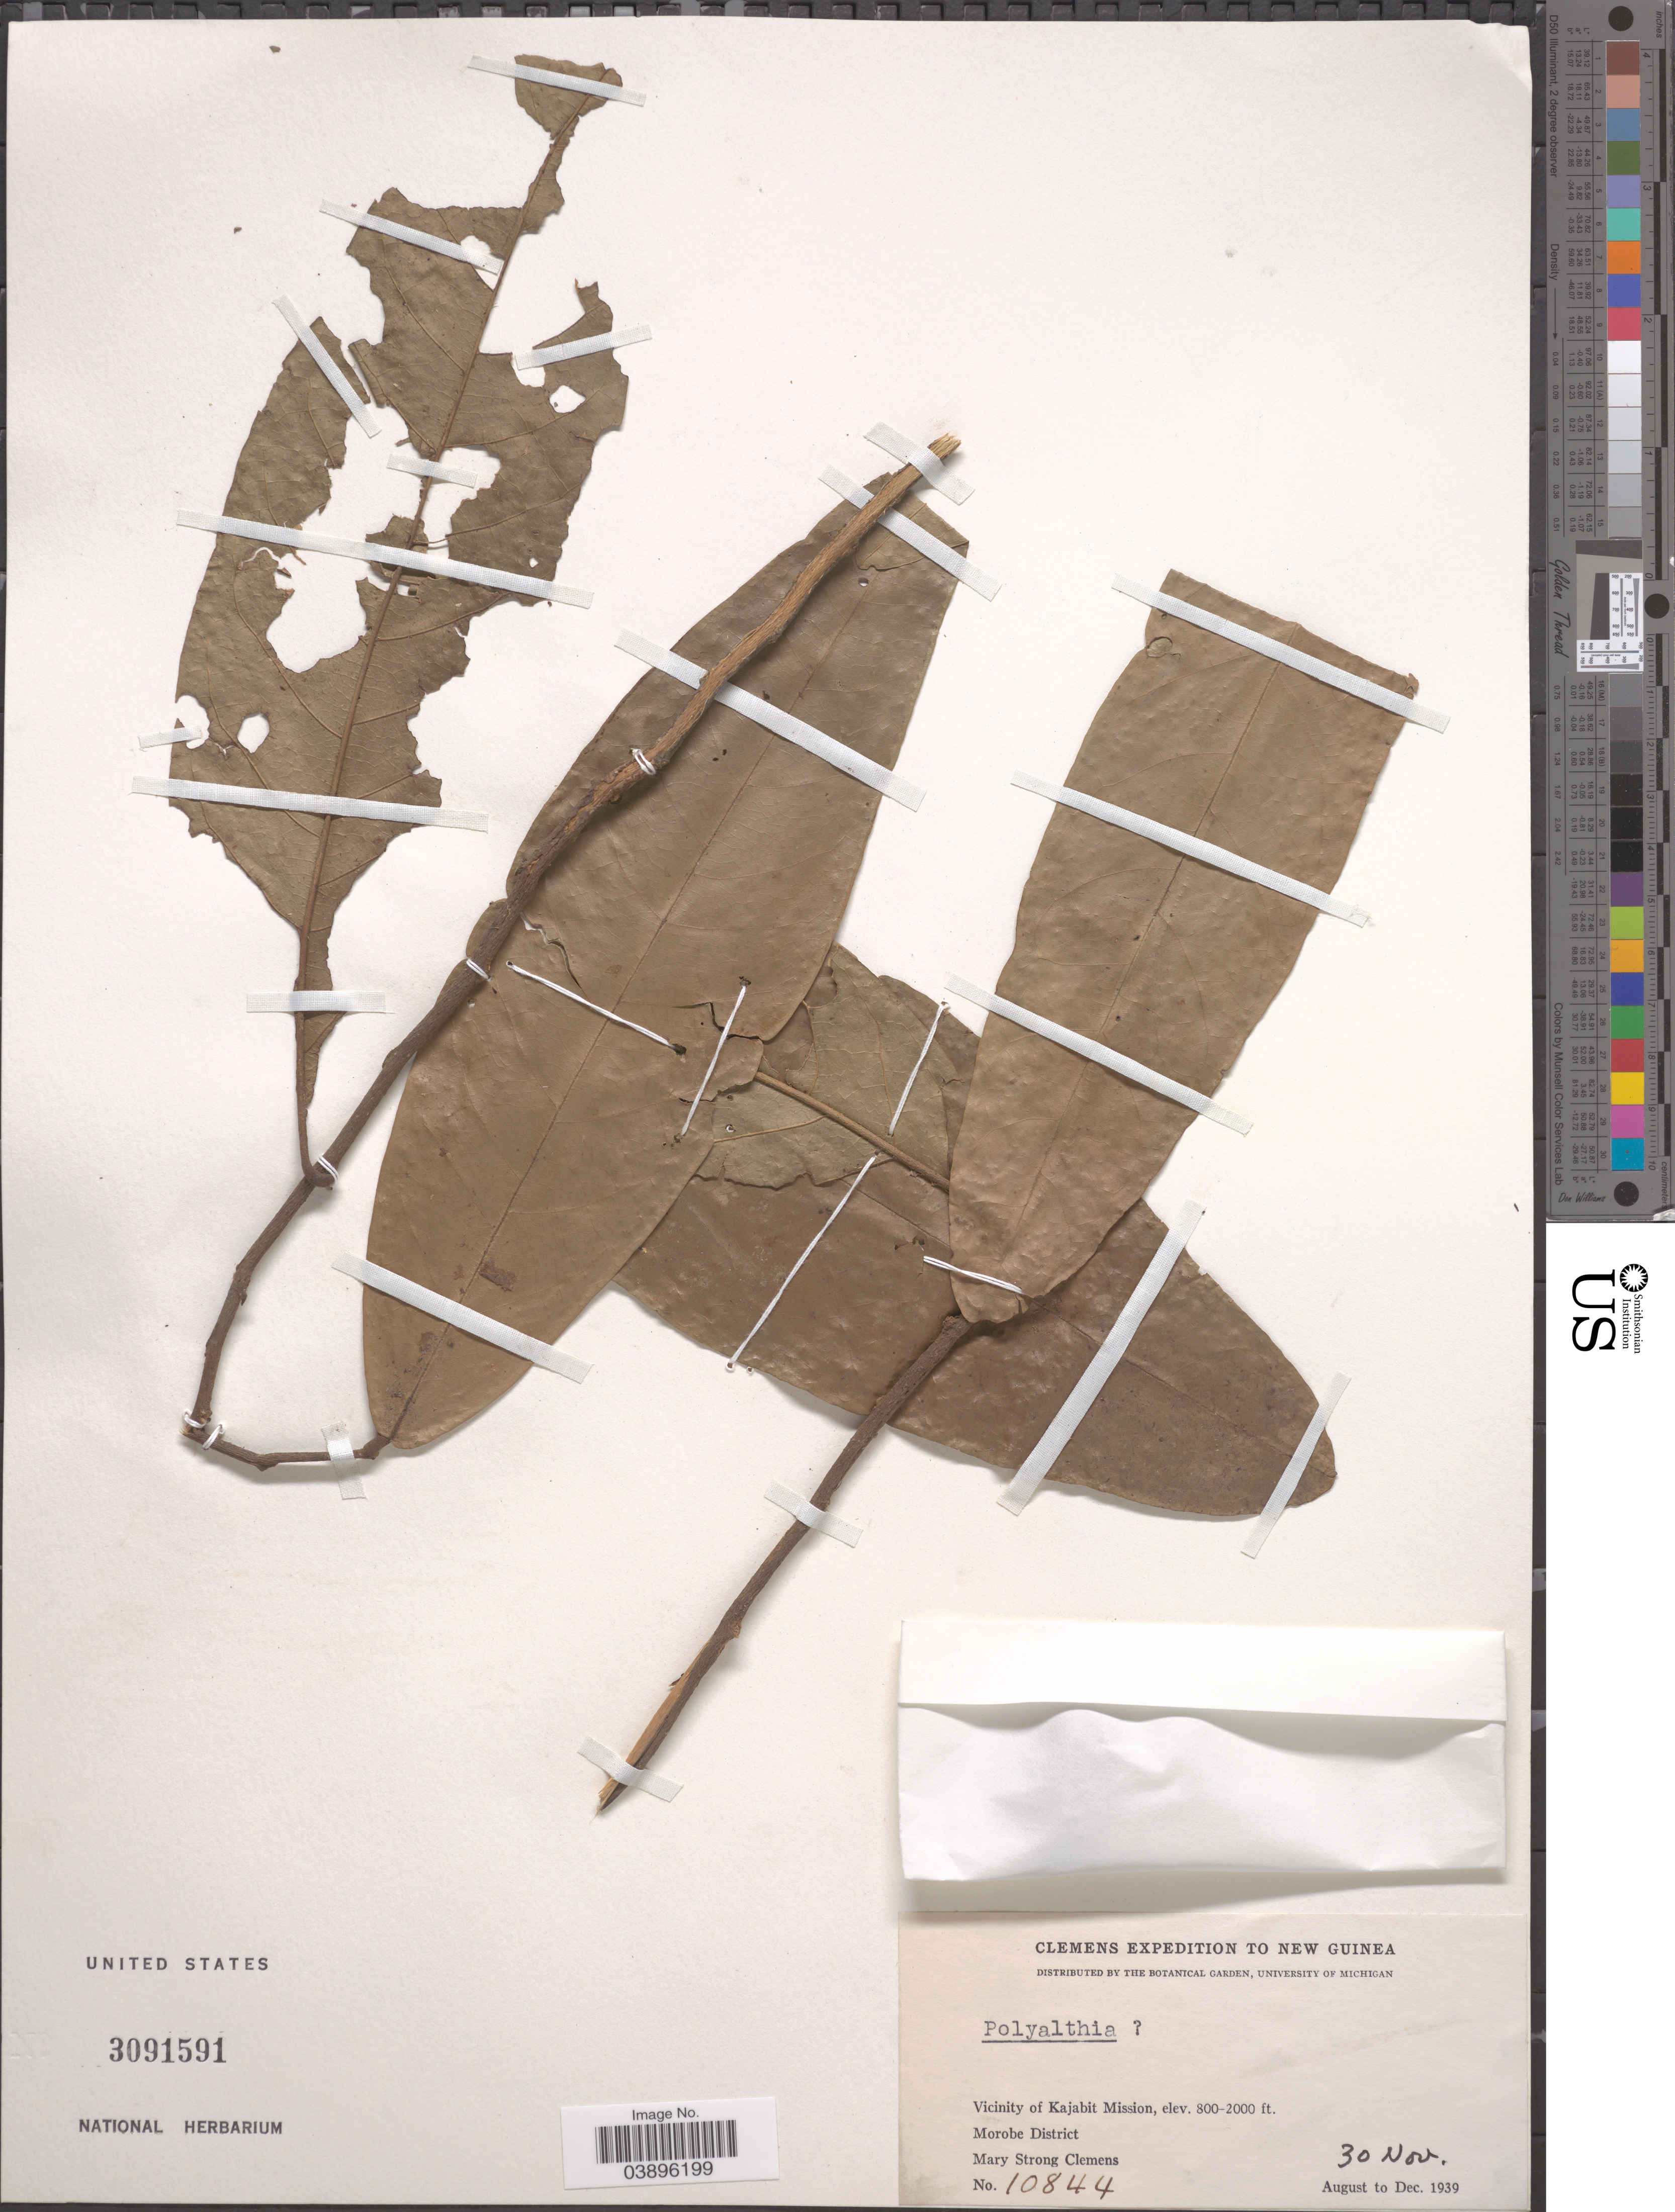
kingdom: Plantae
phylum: Tracheophyta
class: Magnoliopsida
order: Magnoliales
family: Annonaceae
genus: Polyalthia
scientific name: Polyalthia sp.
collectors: M. S. Clemens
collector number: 10844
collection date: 1939-11-30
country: Papua New Guinea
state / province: Morobe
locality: New Guinea. Vicinity of Kajabit Mission. Morobe District.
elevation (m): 244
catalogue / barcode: US 3091591